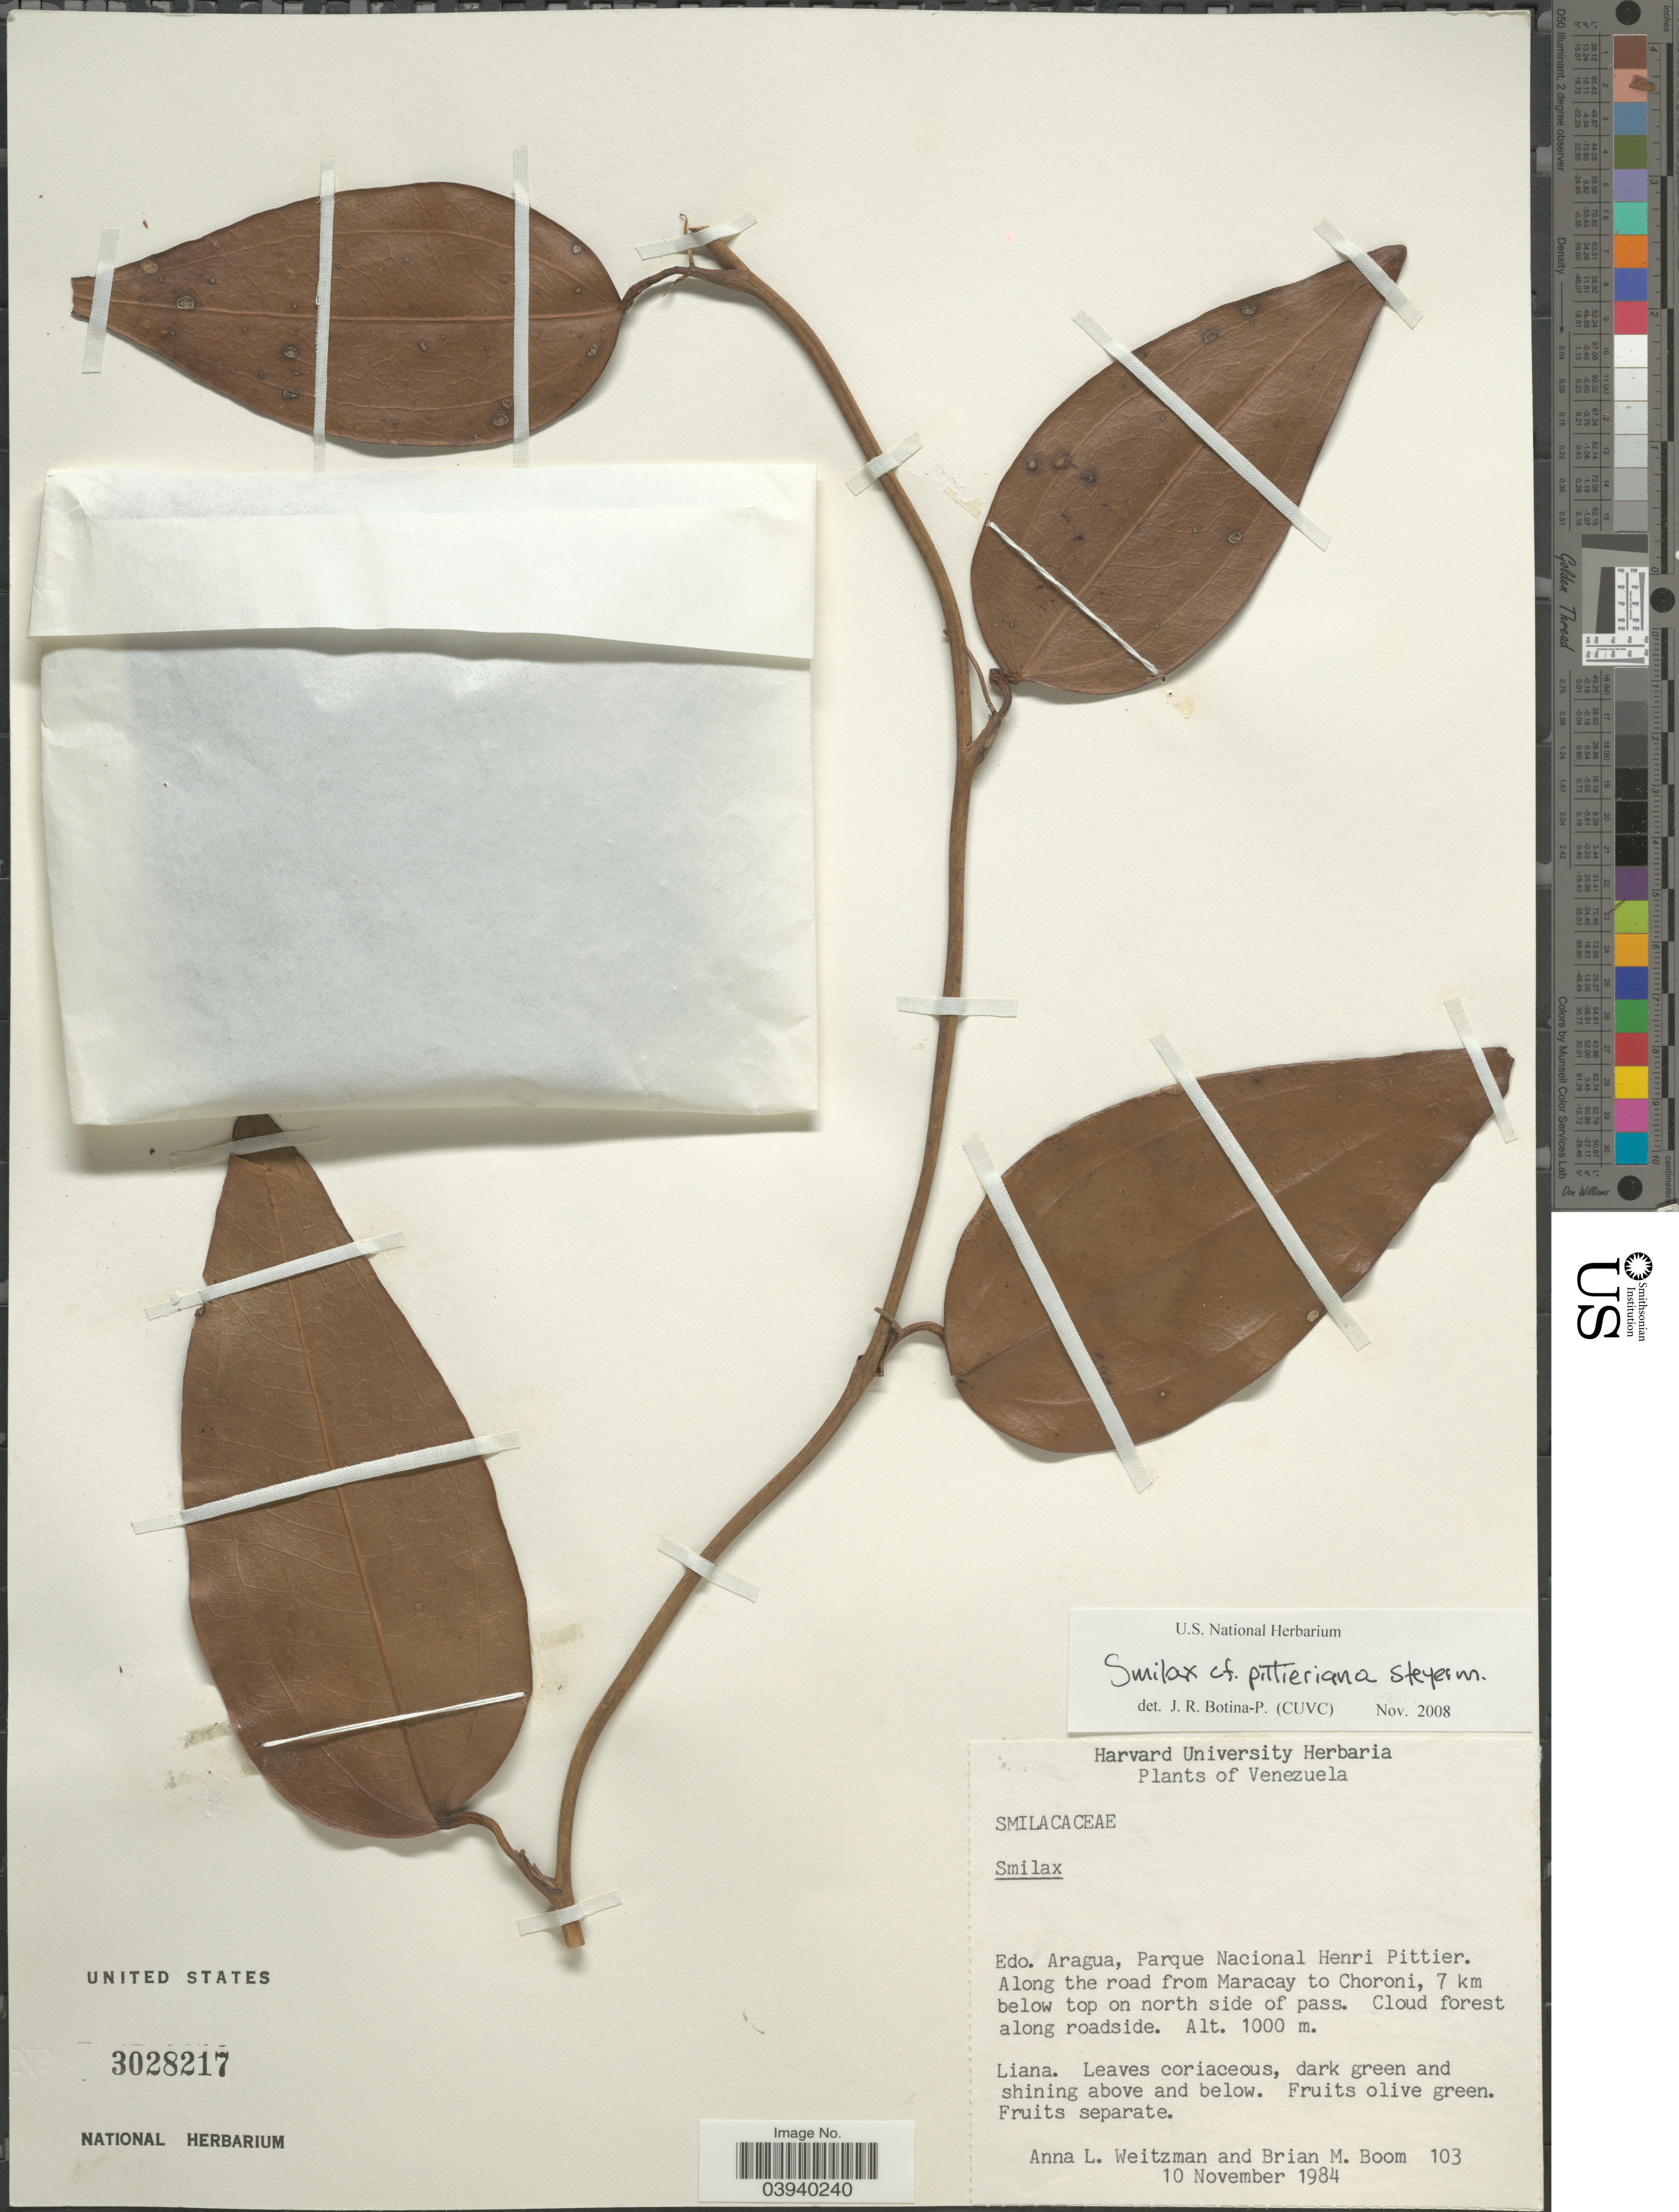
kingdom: Plantae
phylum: Tracheophyta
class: Liliopsida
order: Liliales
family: Smilacaceae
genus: Smilax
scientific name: Smilax pittieriana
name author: Steyerm.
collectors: A. L. Weitzman & B. M. Boom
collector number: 103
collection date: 1984-11-10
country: Venezuela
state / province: Aragua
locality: Parque Nacional Henri Pittier. Along the road from Maracay to Choroni, 7 km below top on north side of pass. Cloud forest along roadside.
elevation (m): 1000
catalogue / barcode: US 3028217